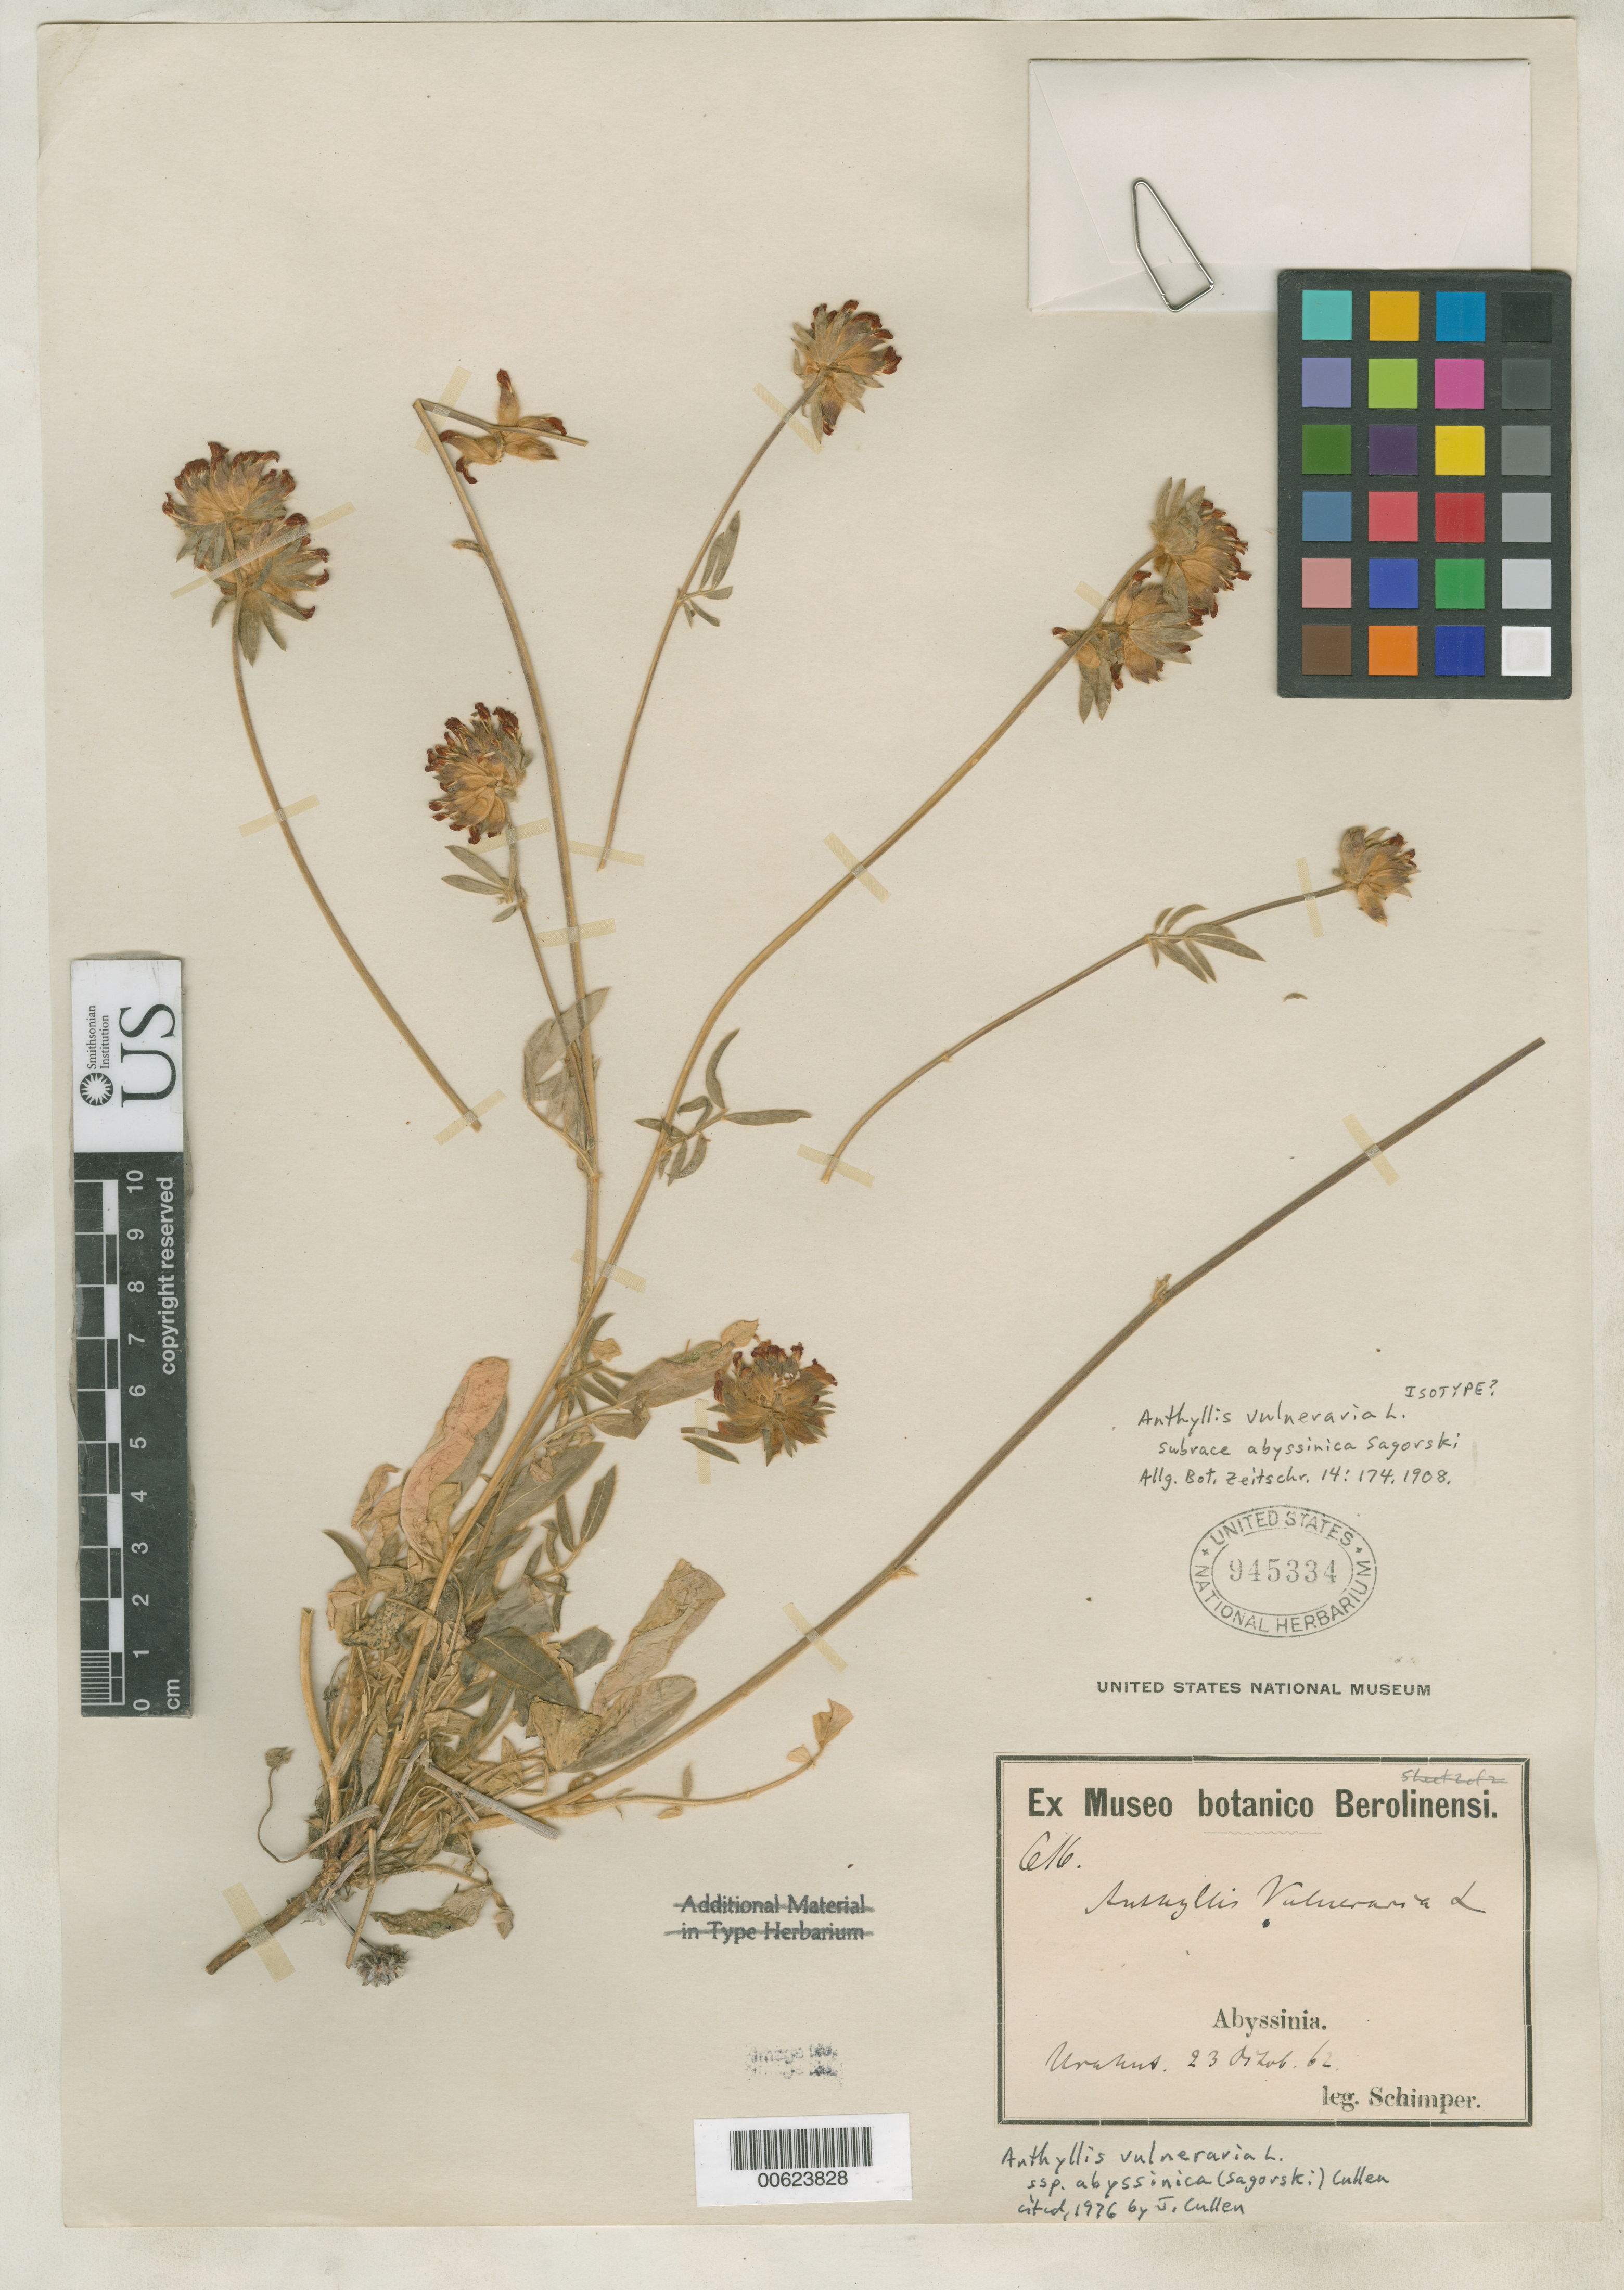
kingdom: Plantae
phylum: Tracheophyta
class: Magnoliopsida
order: Fabales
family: Fabaceae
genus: Anthyllis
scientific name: Anthyllis dillenii [unranked] abyssinica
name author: Sagorski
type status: Possible Isotype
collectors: G. W. Schimper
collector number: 616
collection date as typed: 23 Oct 1862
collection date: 1862-10-23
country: Ethiopia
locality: Abyssinia. Urahus.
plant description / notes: One of several "Unterrasse" (subraces) described, taxonomic rank unclear and to be treated as unranked (K. Gandhi, email comm. March 2010). Currently accepted name as cited in revision by Cullen, Notes Roy. Bot. Gard. Edinb. 35: 13 (1976).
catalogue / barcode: US 945334